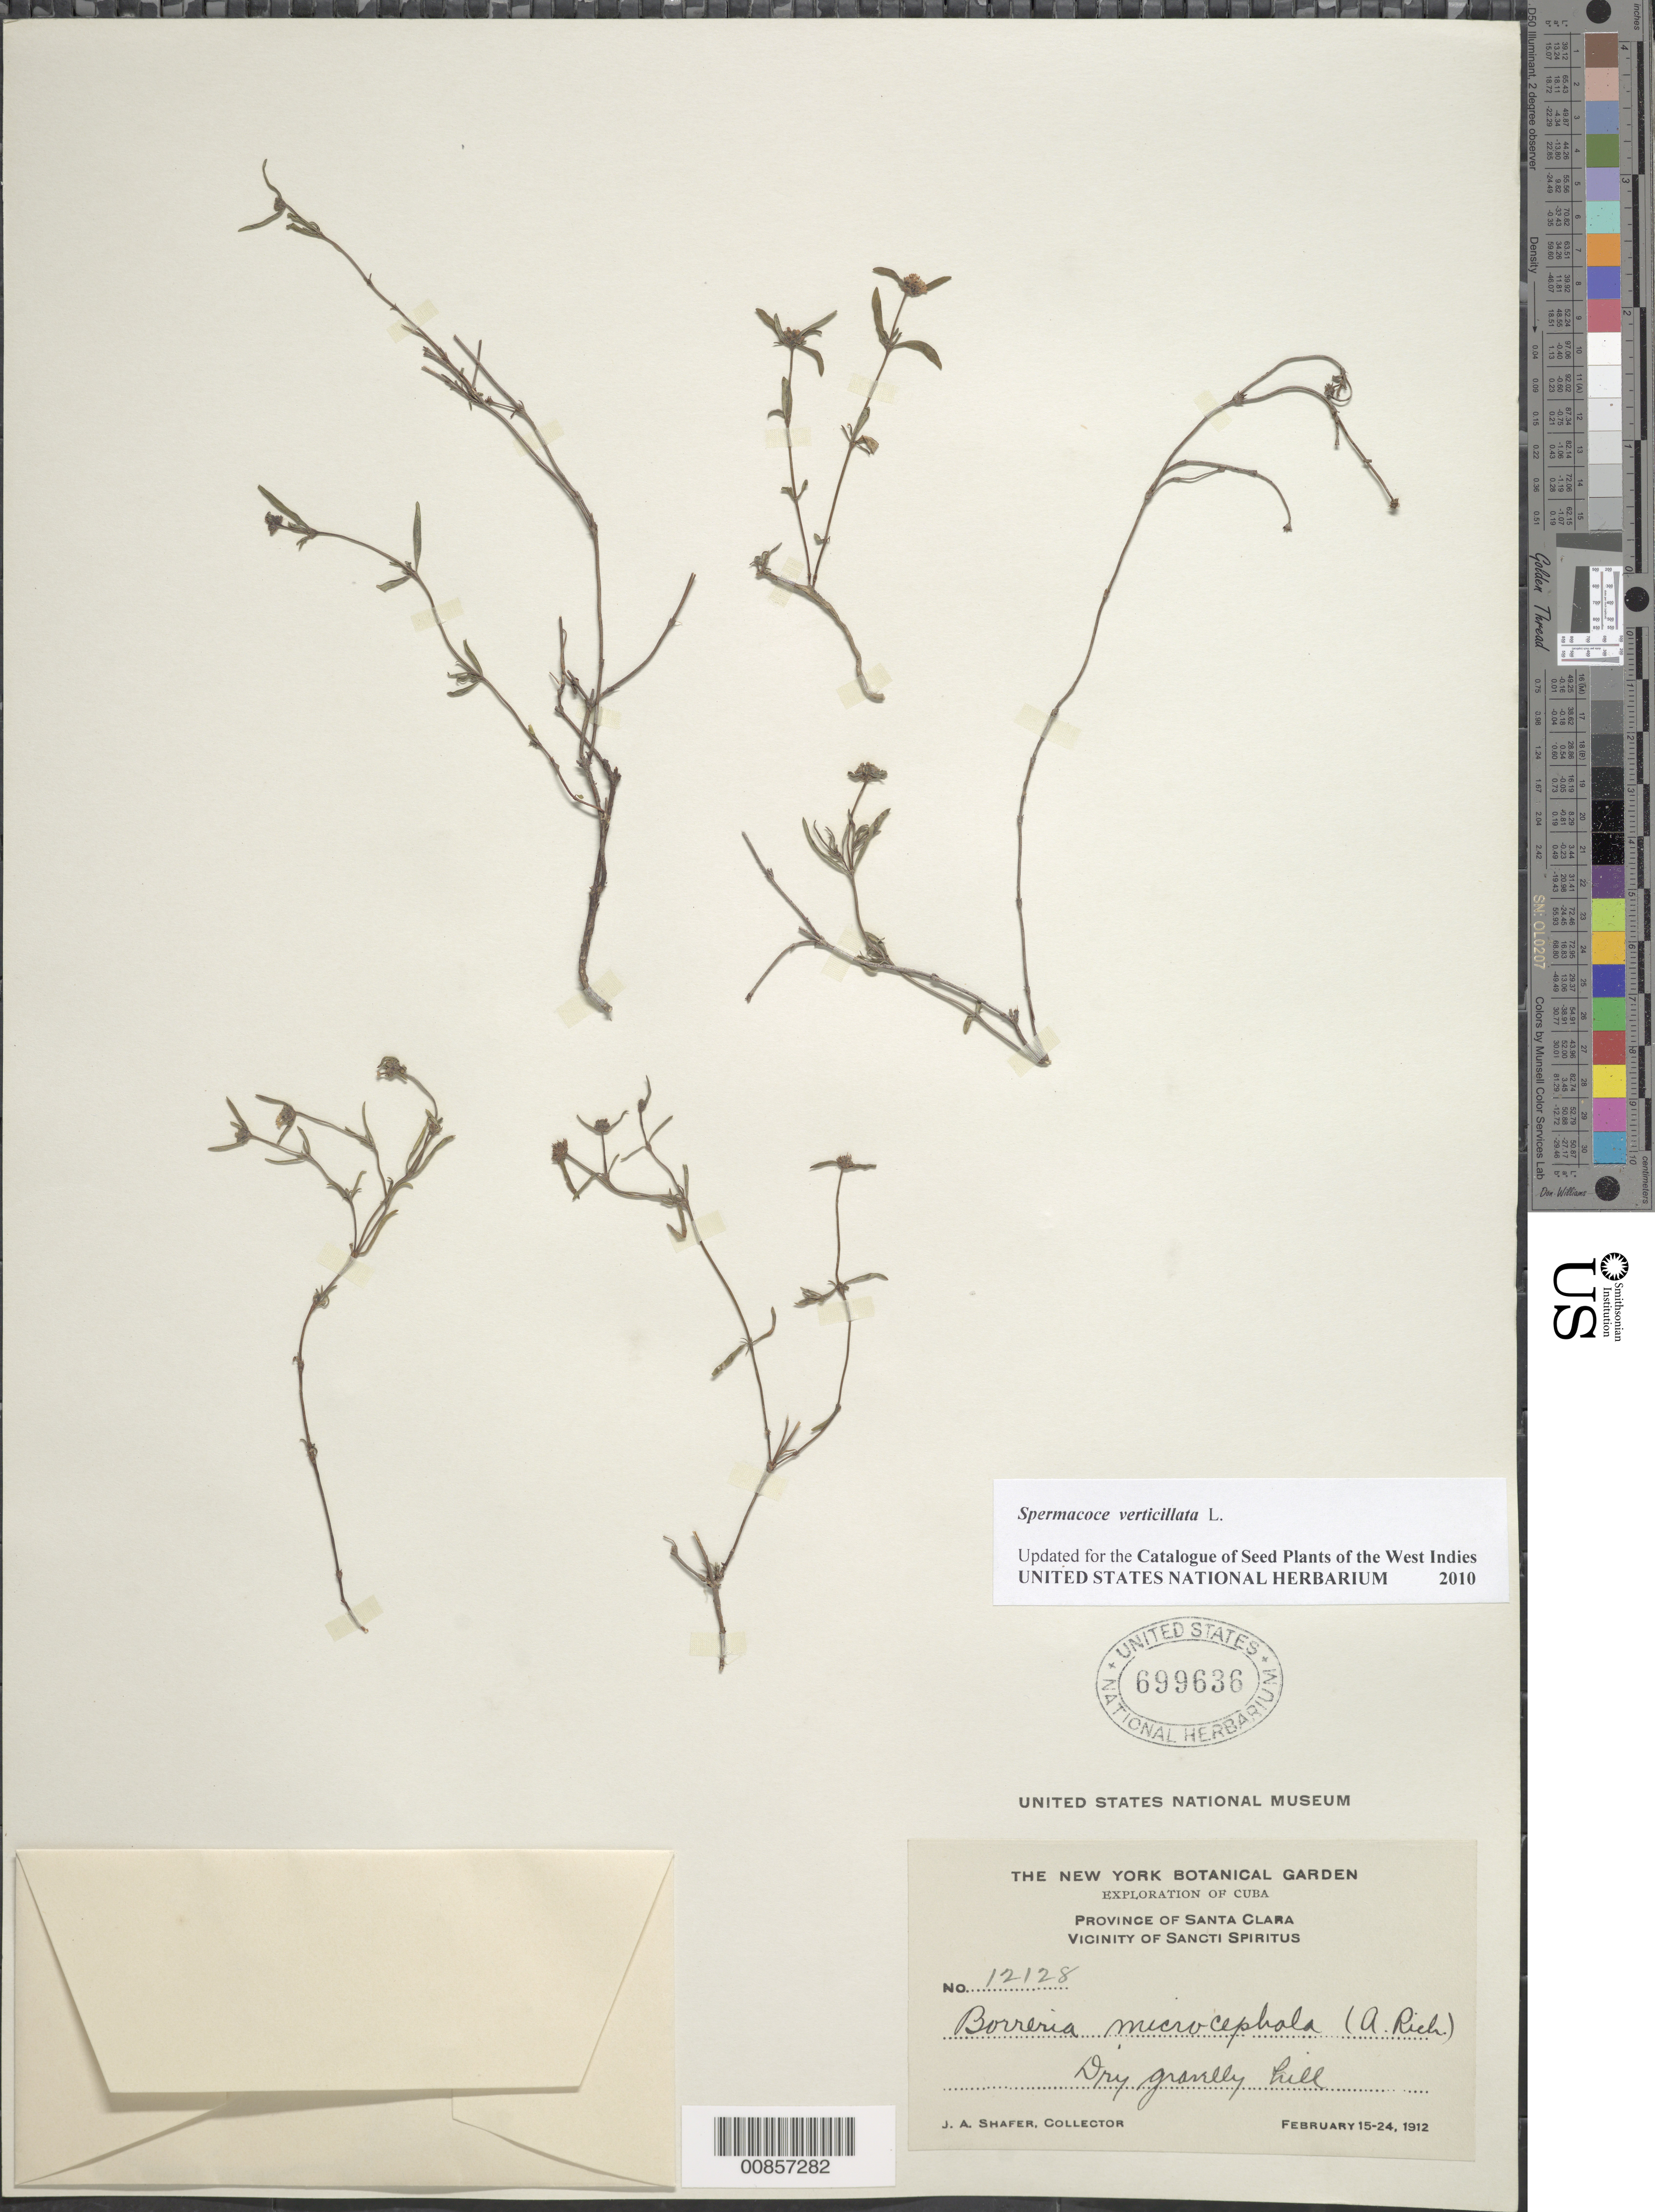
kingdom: Plantae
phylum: Tracheophyta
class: Magnoliopsida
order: Gentianales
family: Rubiaceae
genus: Spermacoce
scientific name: Spermacoce verticillata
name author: L.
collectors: J. A. Shafer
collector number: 12128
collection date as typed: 15 Feb 1912 to 24 Feb 1912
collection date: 1912-02-15/1912-02-24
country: Cuba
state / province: Las Villas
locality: Vicinity of Sancti Spiritus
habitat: Dry grassy hill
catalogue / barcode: US 699636